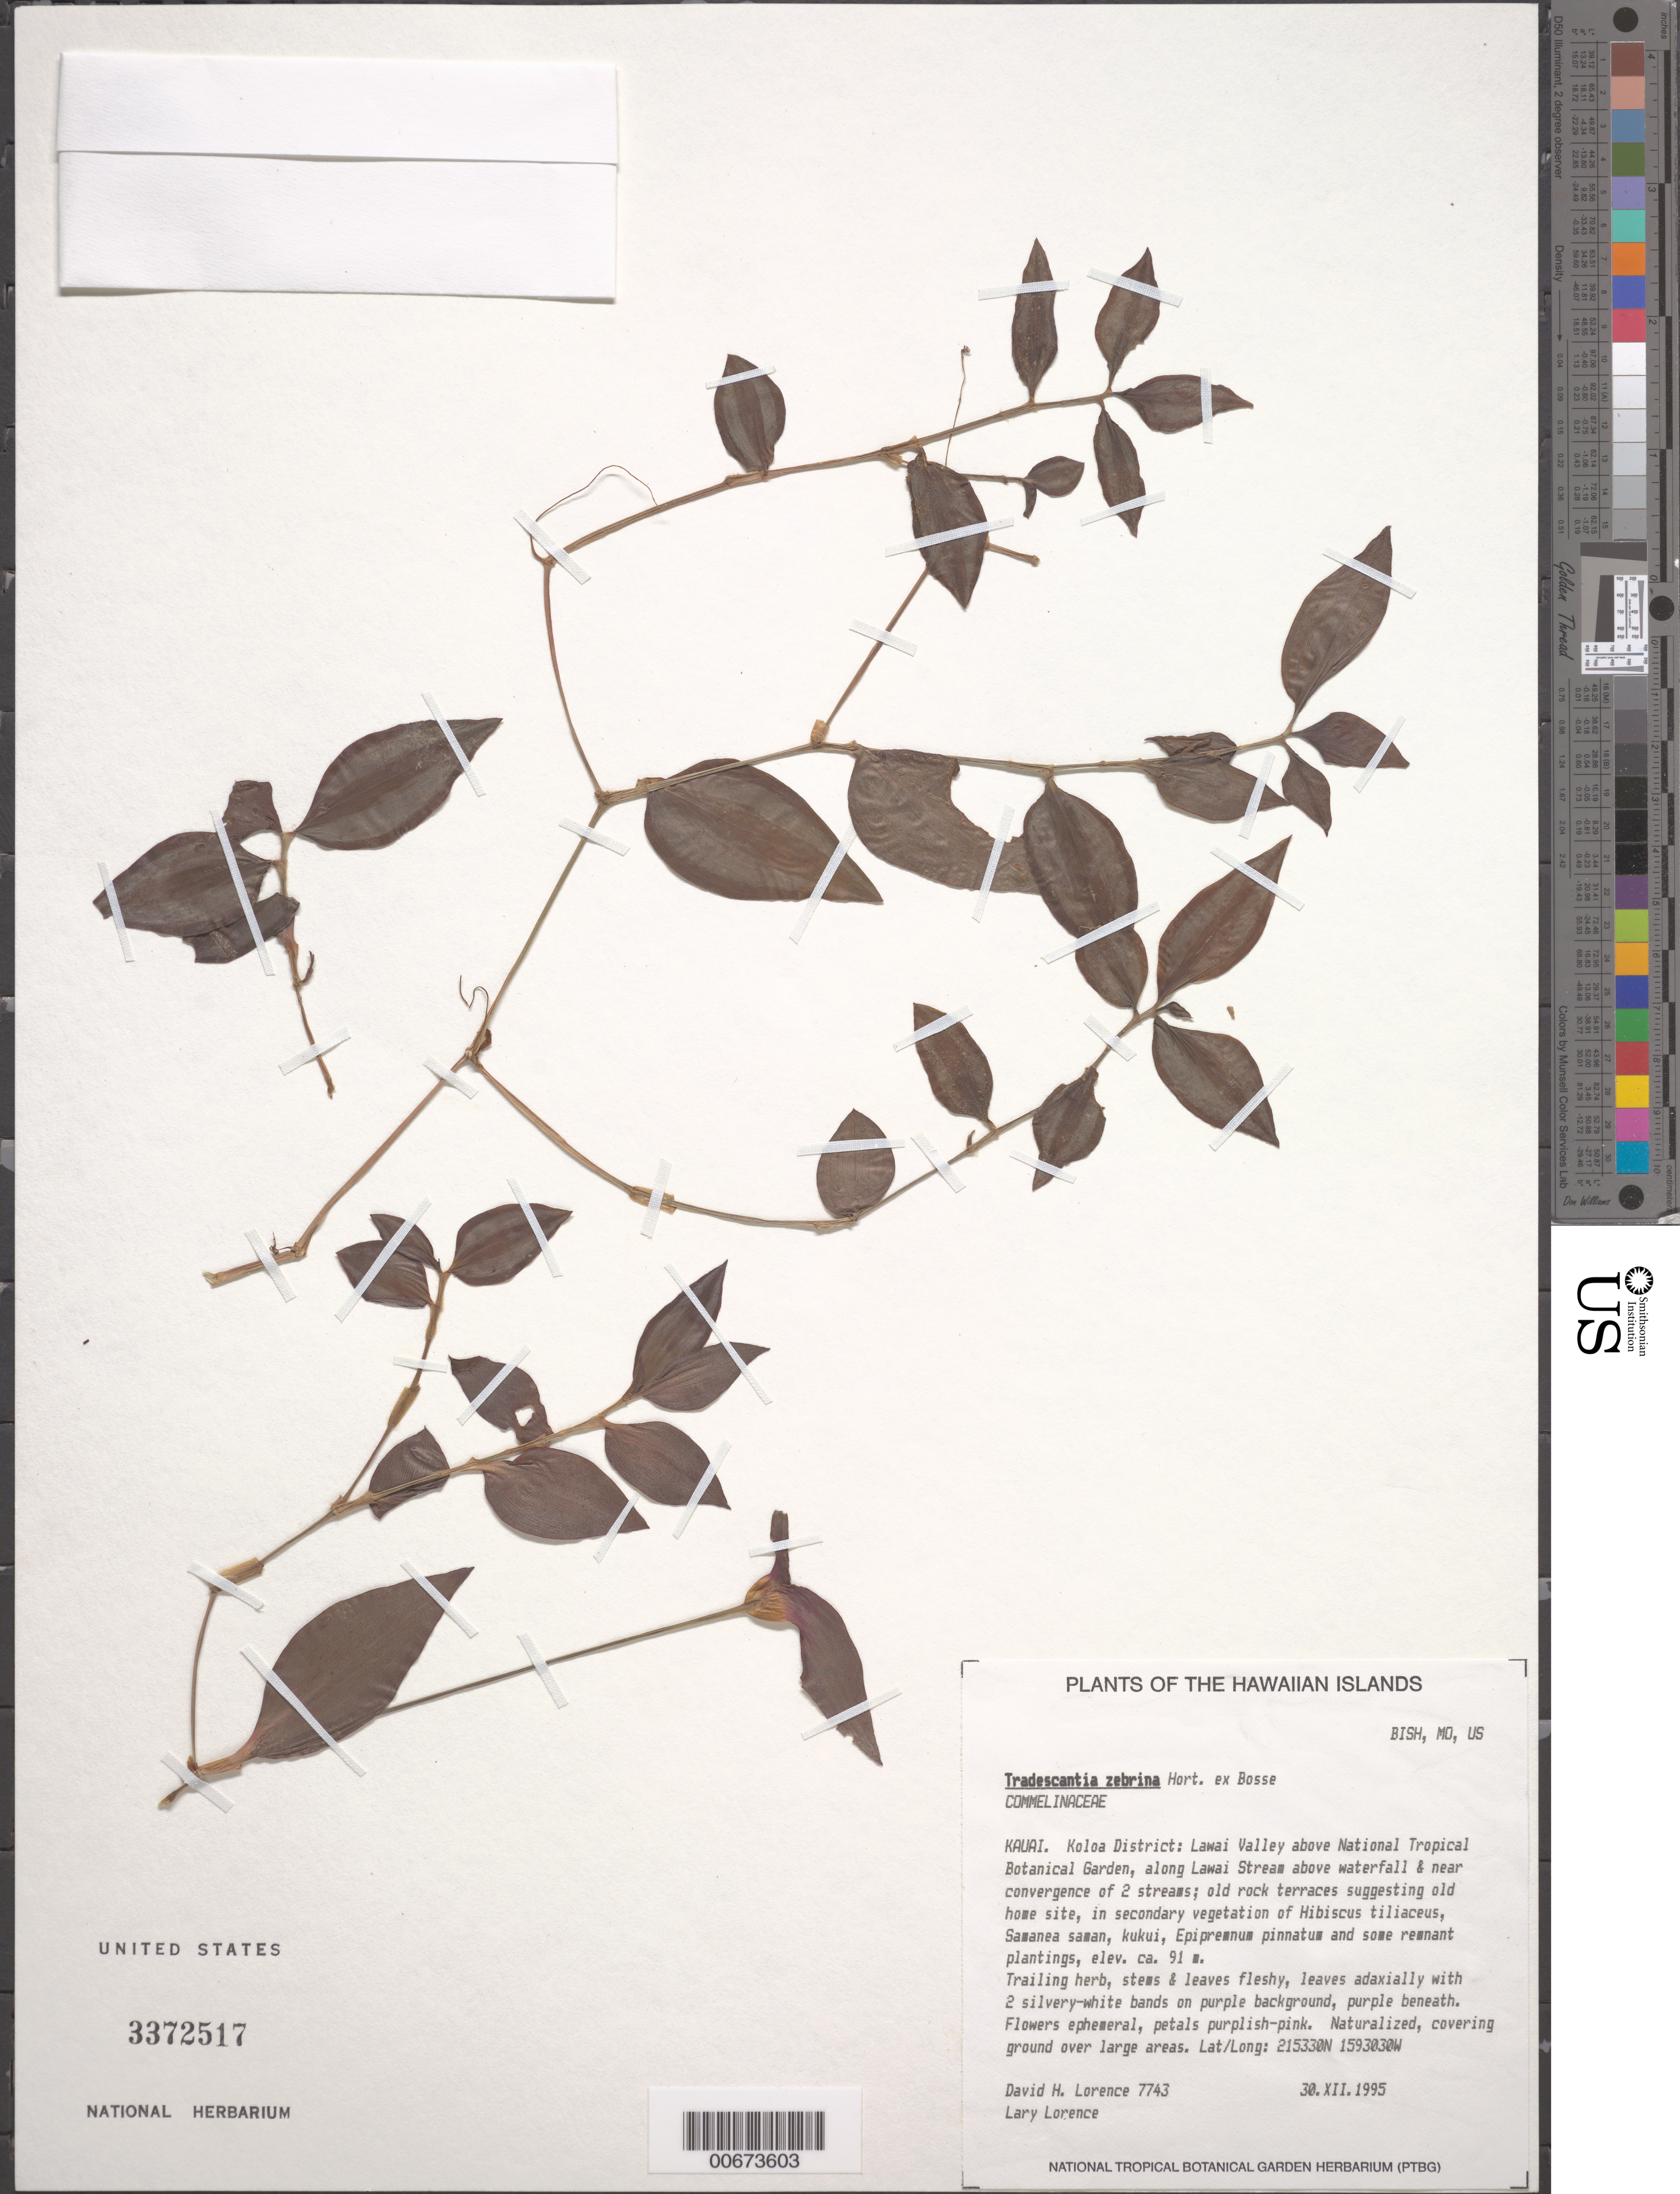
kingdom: Plantae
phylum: Tracheophyta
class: Liliopsida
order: Commelinales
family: Commelinaceae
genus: Tradescantia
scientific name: Tradescantia zebrina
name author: Bosse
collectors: D. Lorence & L. Lorence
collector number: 7743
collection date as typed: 30 Dec 1995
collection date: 1995-12-30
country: United States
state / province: Hawaii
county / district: Kauai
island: Kaua'i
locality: Koloa District, Lawa'i Valley above National Tropical Botanical Garden, along Lawa'i stream above waterfall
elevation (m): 91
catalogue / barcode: US 3372517